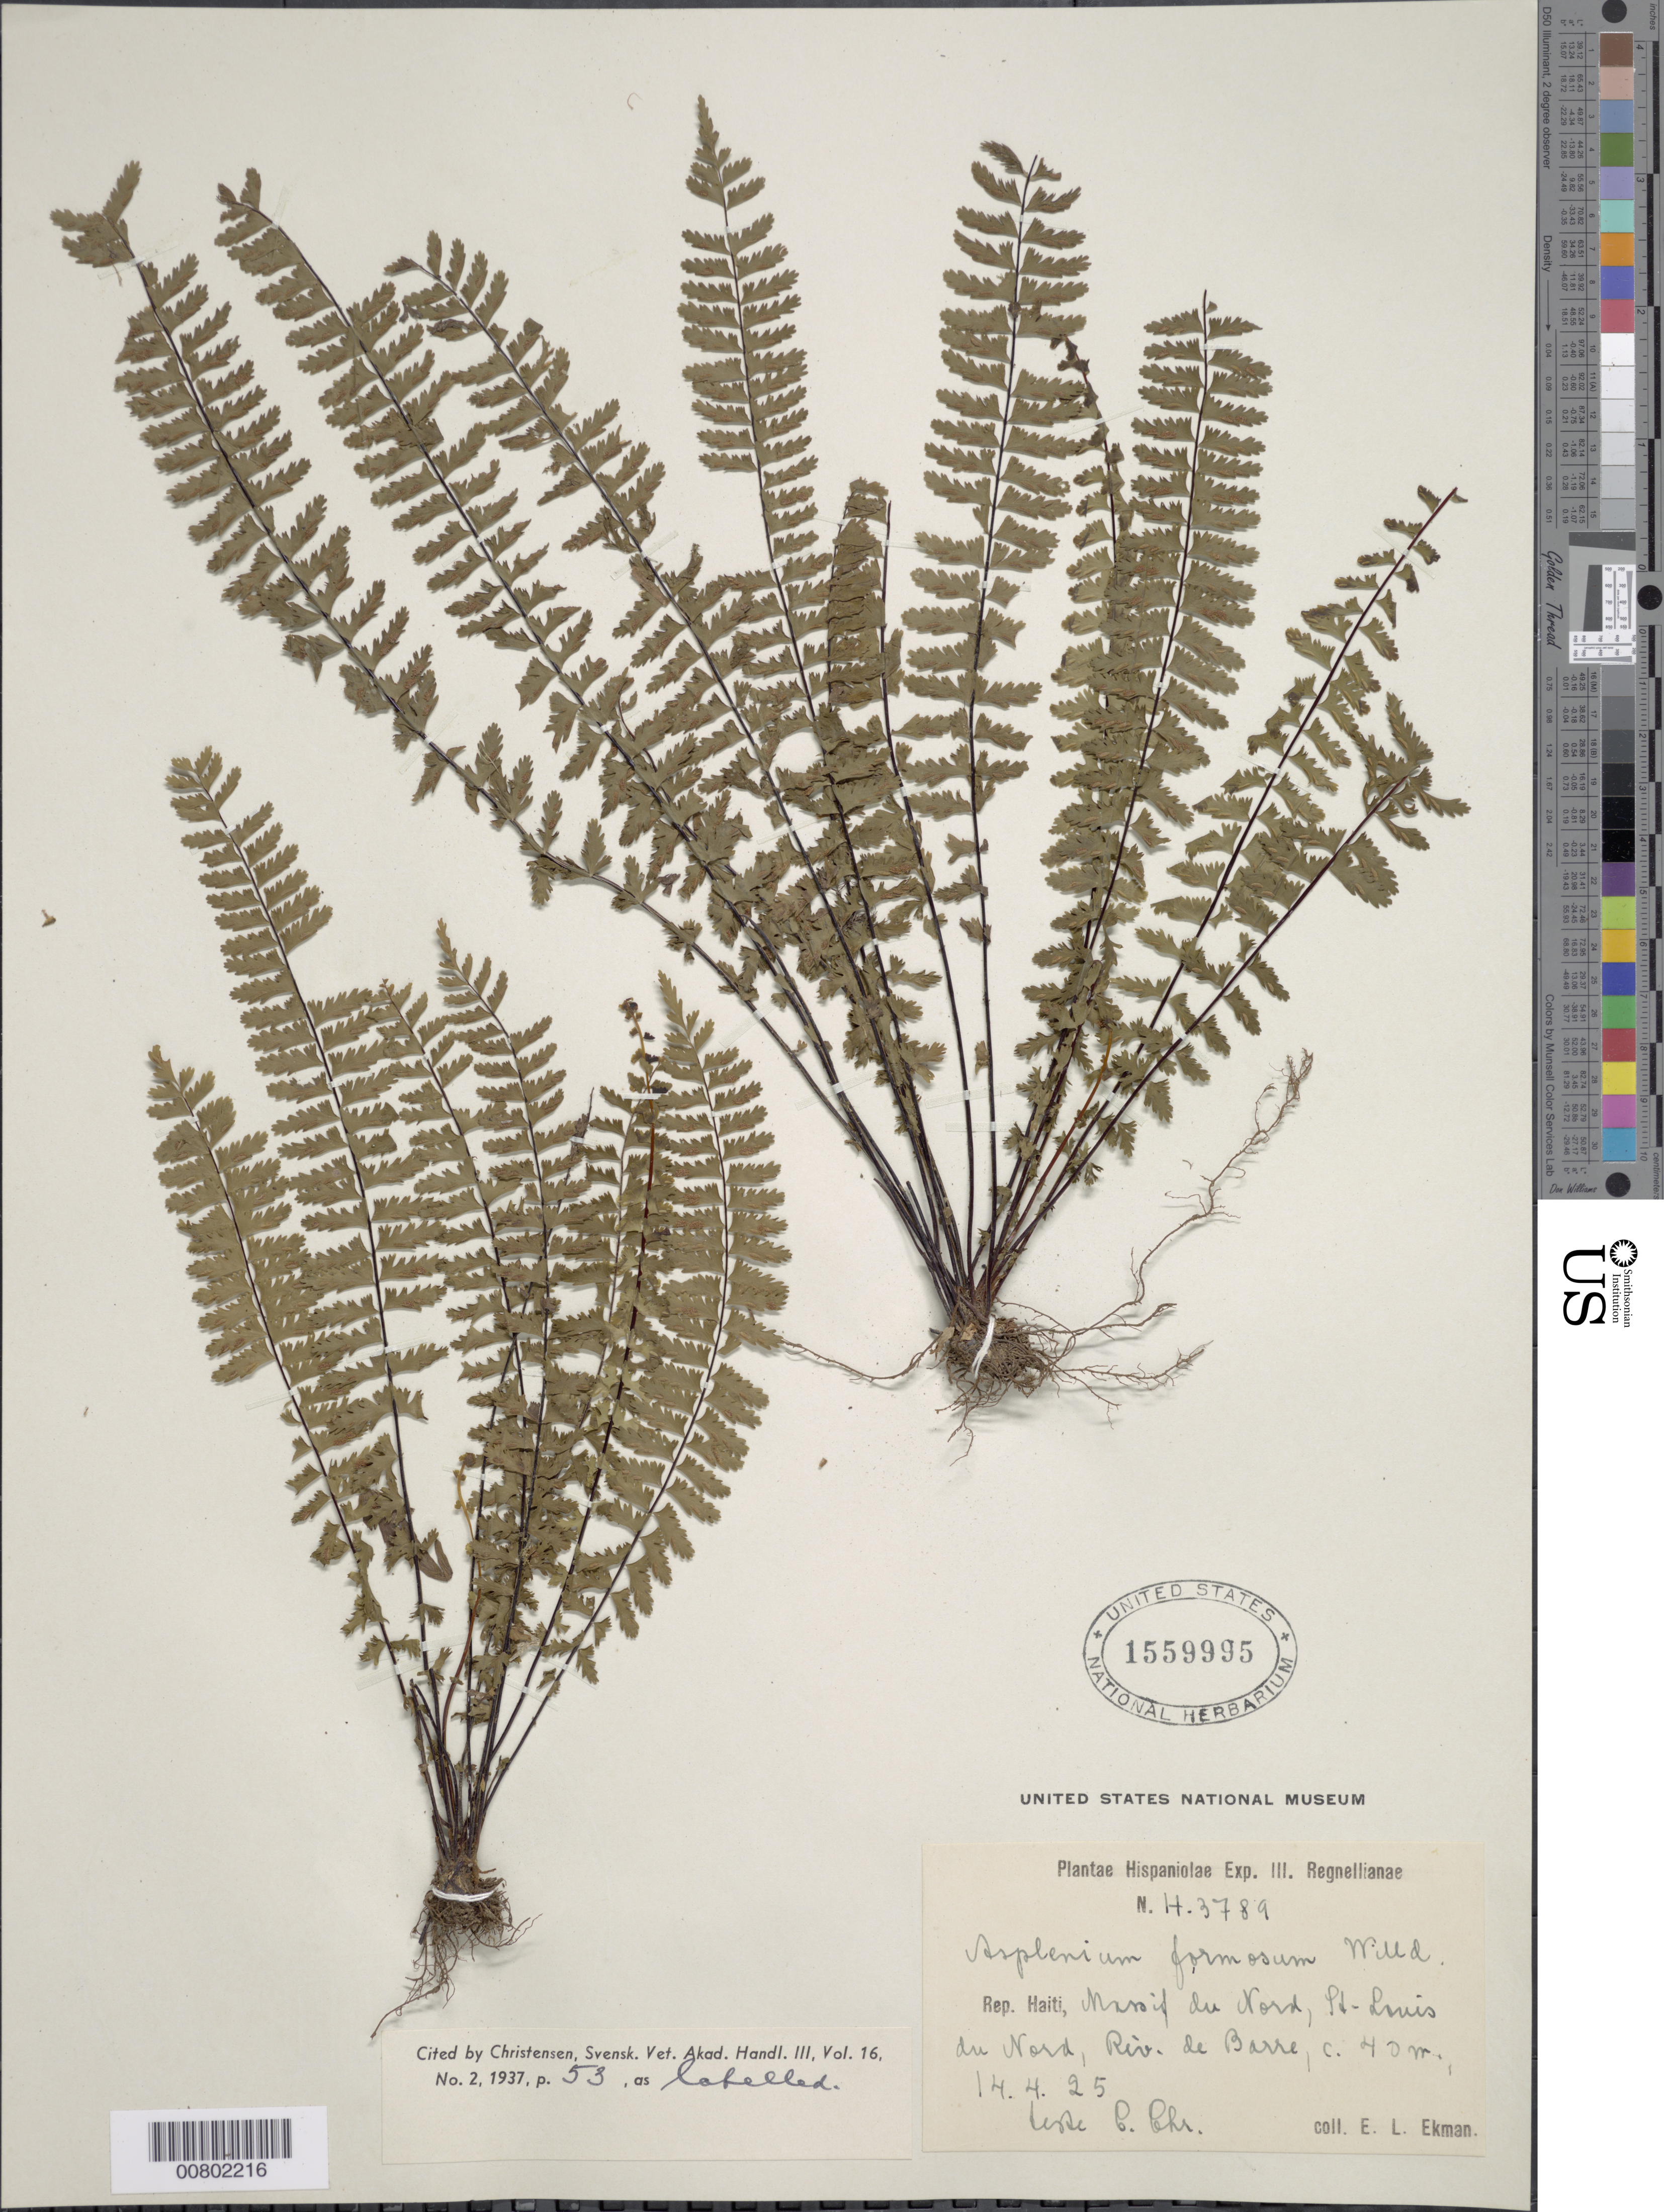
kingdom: Plantae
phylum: Tracheophyta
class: Polypodiopsida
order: Polypodiales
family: Aspleniaceae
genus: Asplenium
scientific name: Asplenium formosum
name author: Willd.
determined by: Christensen, C. F. A.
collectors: E. L. Ekman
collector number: H 3789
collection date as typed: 14 Apr 1925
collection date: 1925-04-14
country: Haiti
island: Hispaniola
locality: Massif du Nord, St. Louis du Nord, Riv. De Barre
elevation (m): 40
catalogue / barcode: US 1559995